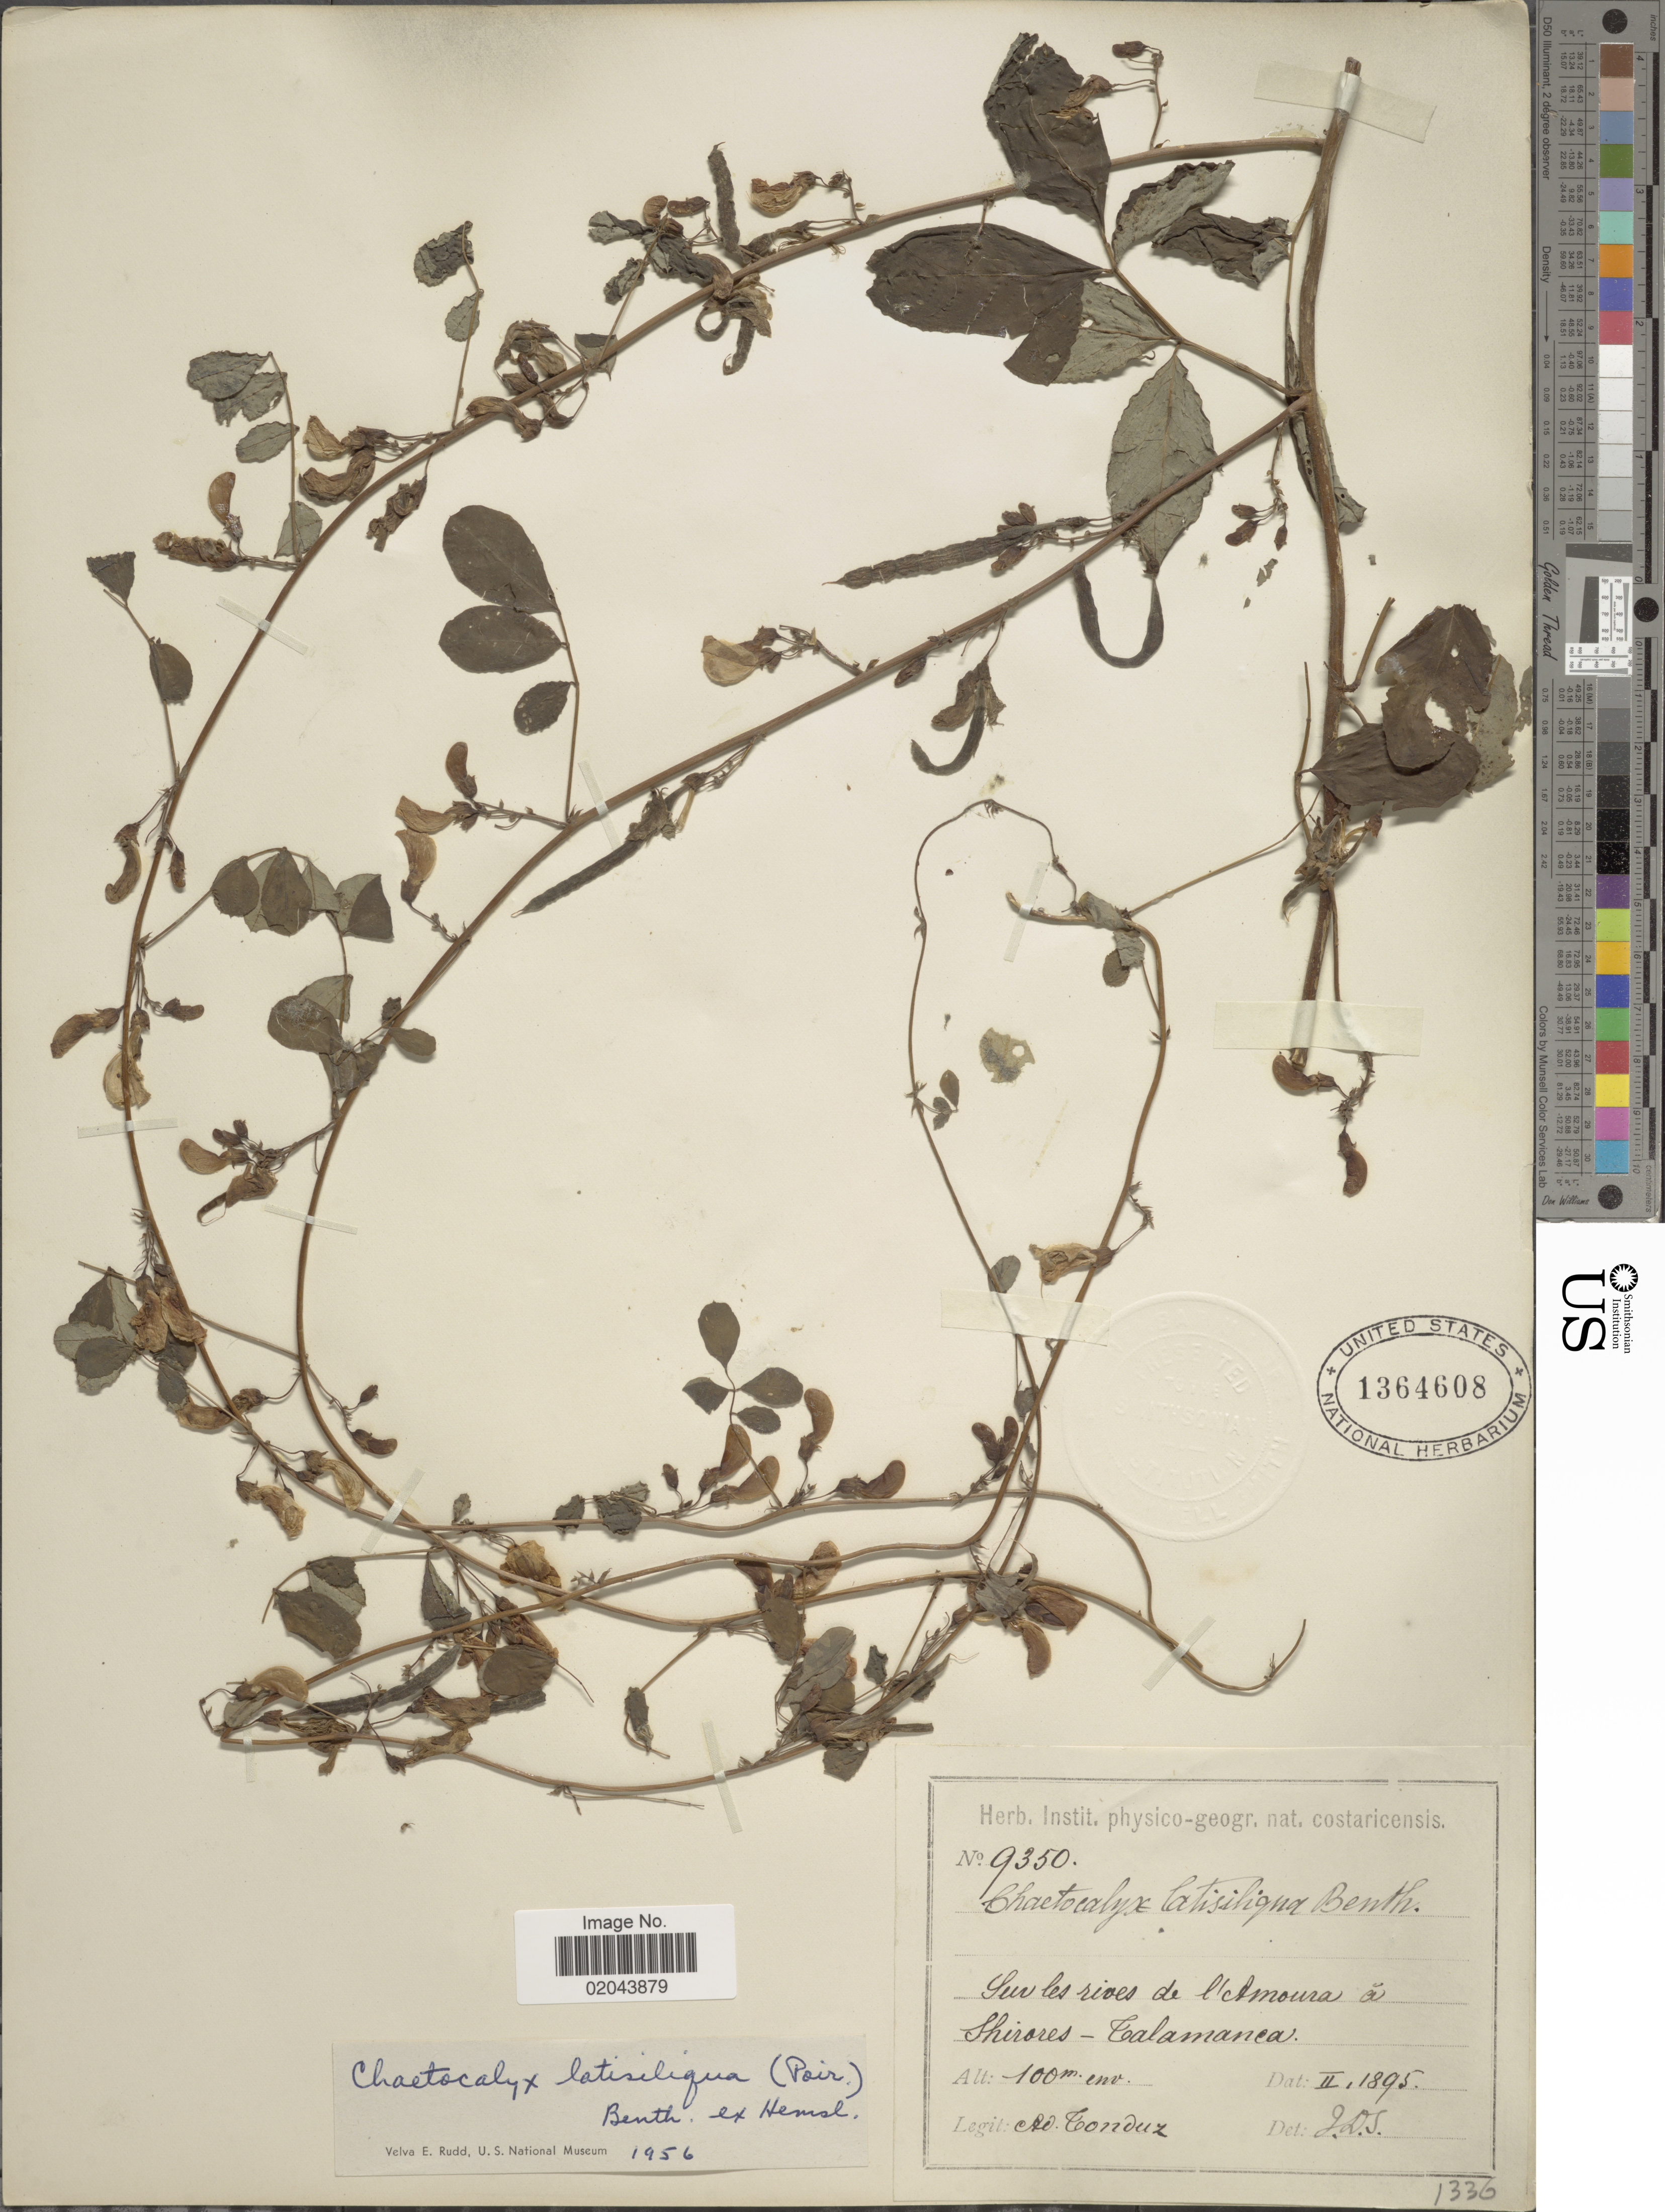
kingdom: Plantae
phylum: Tracheophyta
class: Magnoliopsida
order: Fabales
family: Fabaceae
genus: Chaetocalyx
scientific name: Chaetocalyx latisiliqua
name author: (Poir.) Benth. ex Hemsl.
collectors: A. Tonduz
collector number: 9350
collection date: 1895-02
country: Costa Rica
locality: Sur les rives de l'Amoura, Shirores-Talamanca.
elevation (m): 100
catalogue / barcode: US 1364608